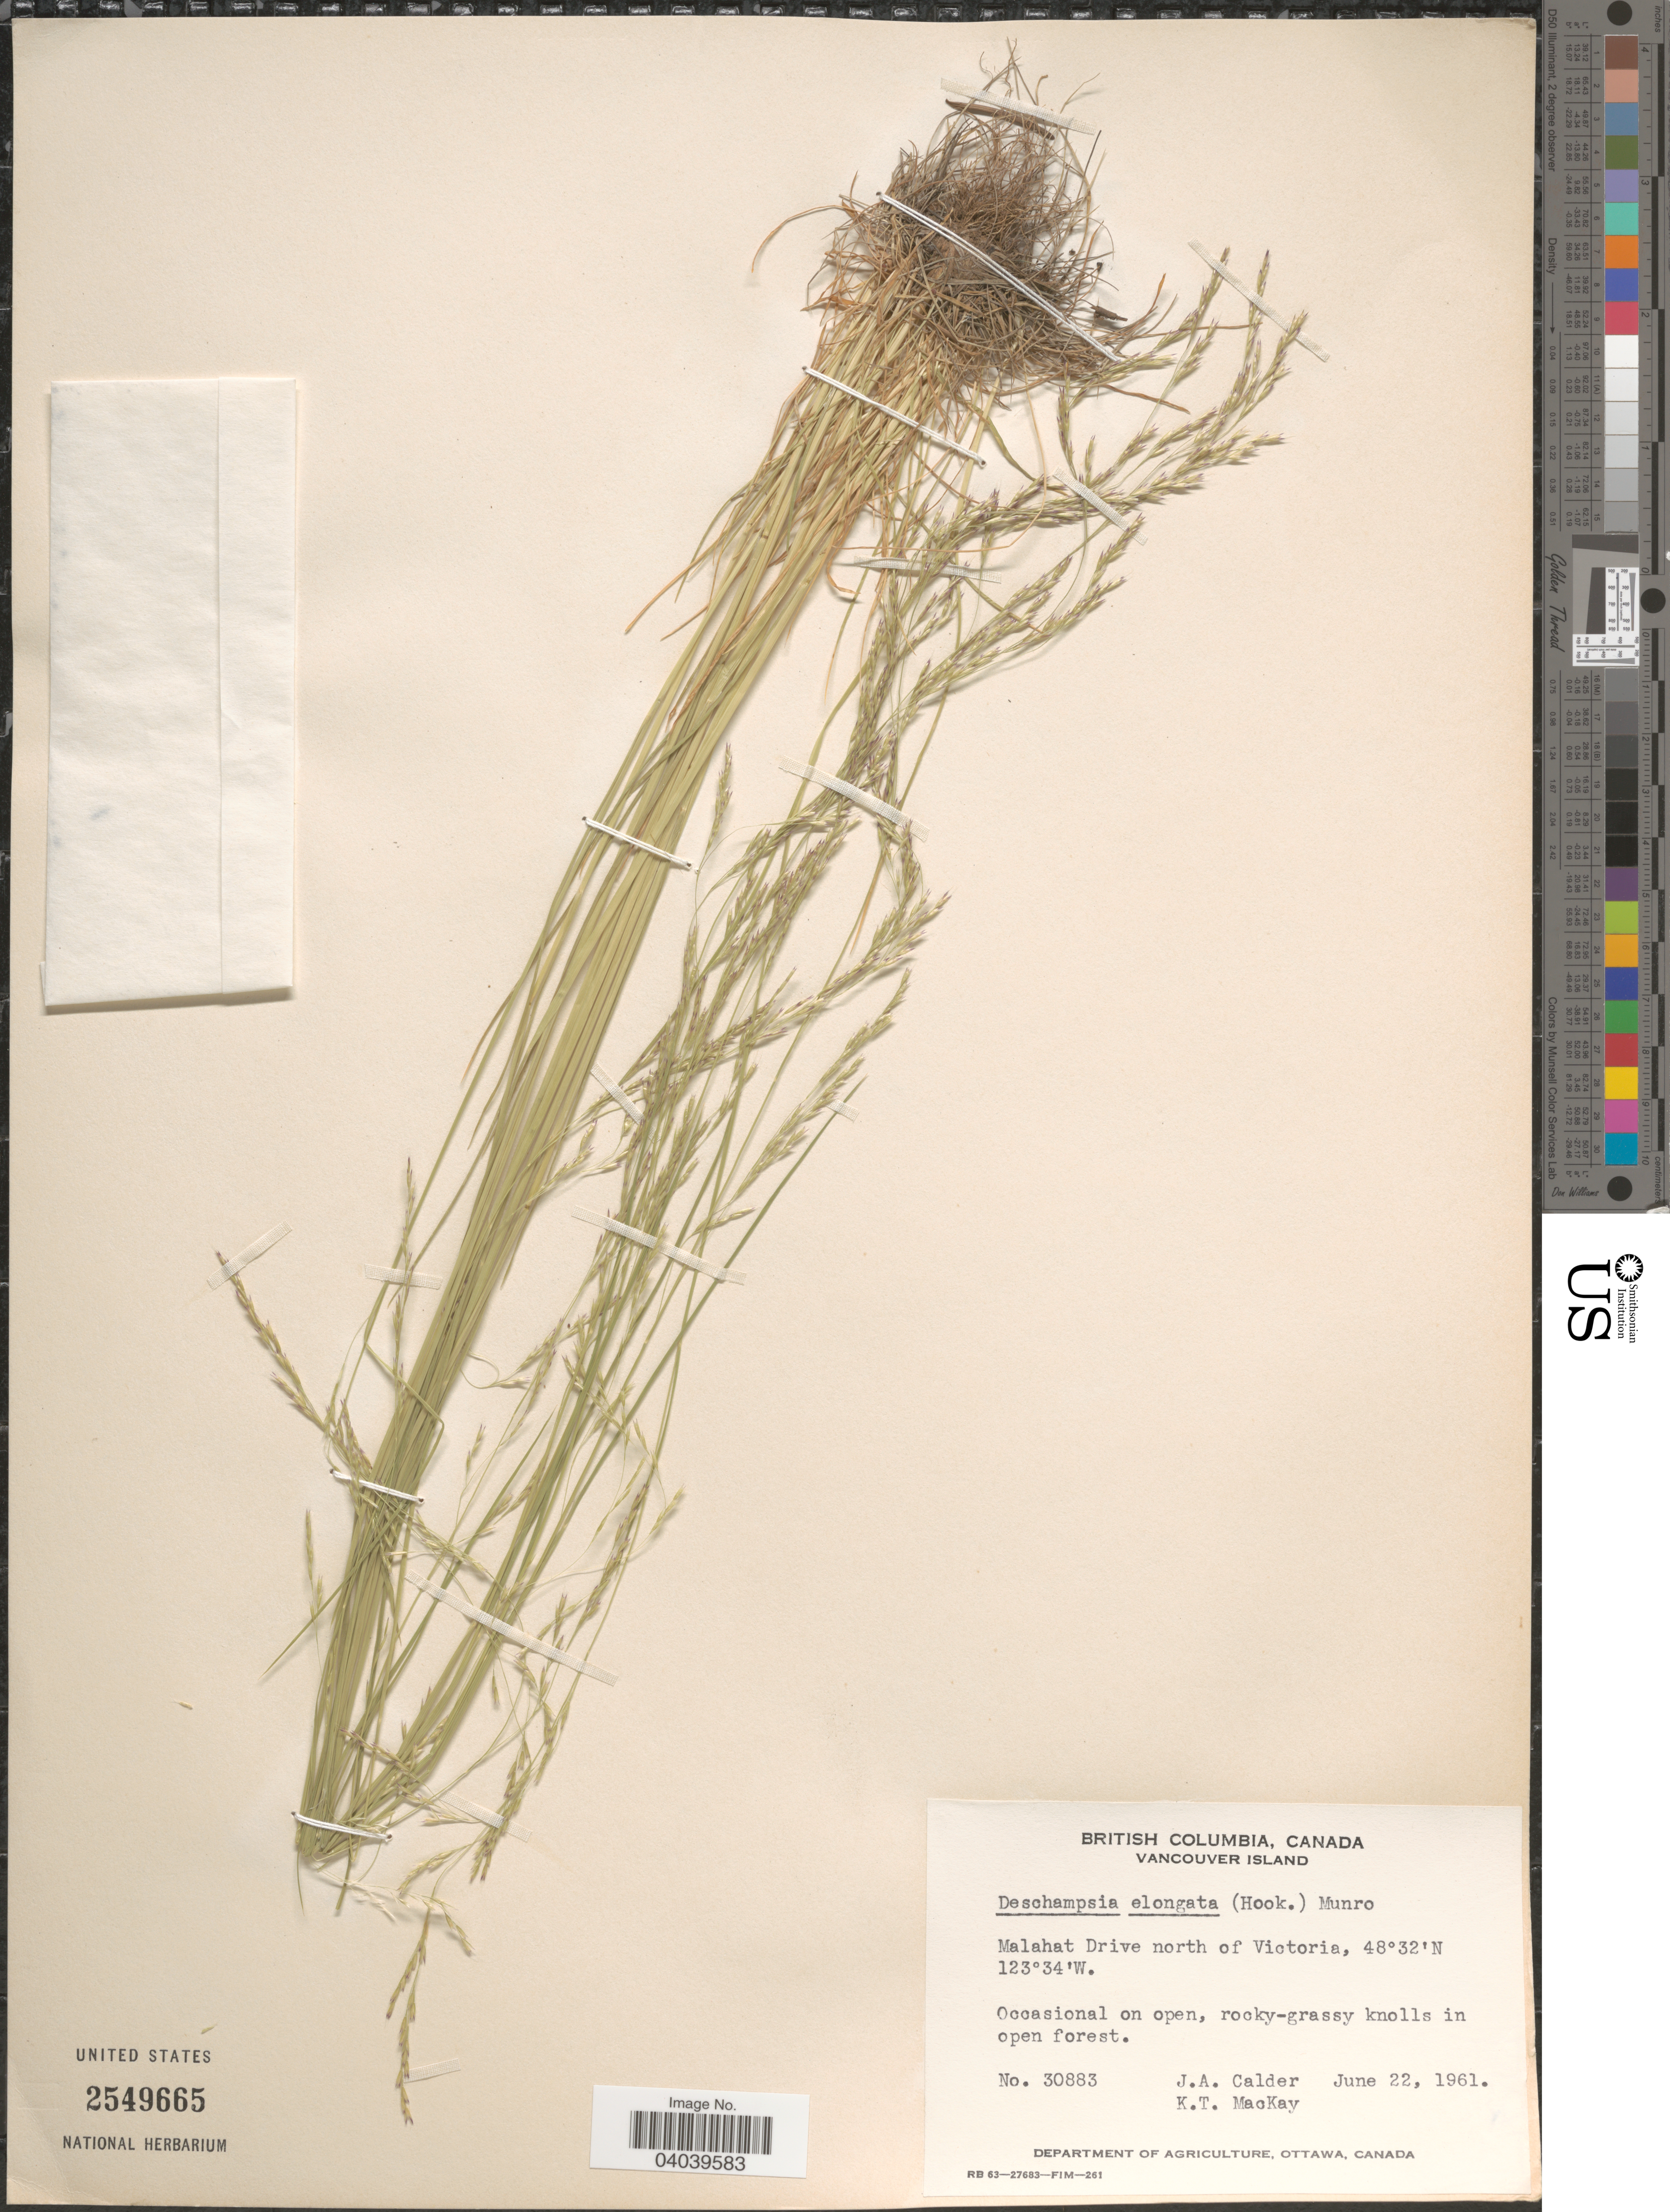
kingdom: Plantae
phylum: Tracheophyta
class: Liliopsida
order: Poales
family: Poaceae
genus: Deschampsia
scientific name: Deschampsia elongata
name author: (Hook.) Munro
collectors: J. A. Calder & K. T. Mackay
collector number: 30883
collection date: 1961-06-22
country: Canada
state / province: British Columbia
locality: Vancouver Island. Malahat Drive north of Victoria.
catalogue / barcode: US 2549665